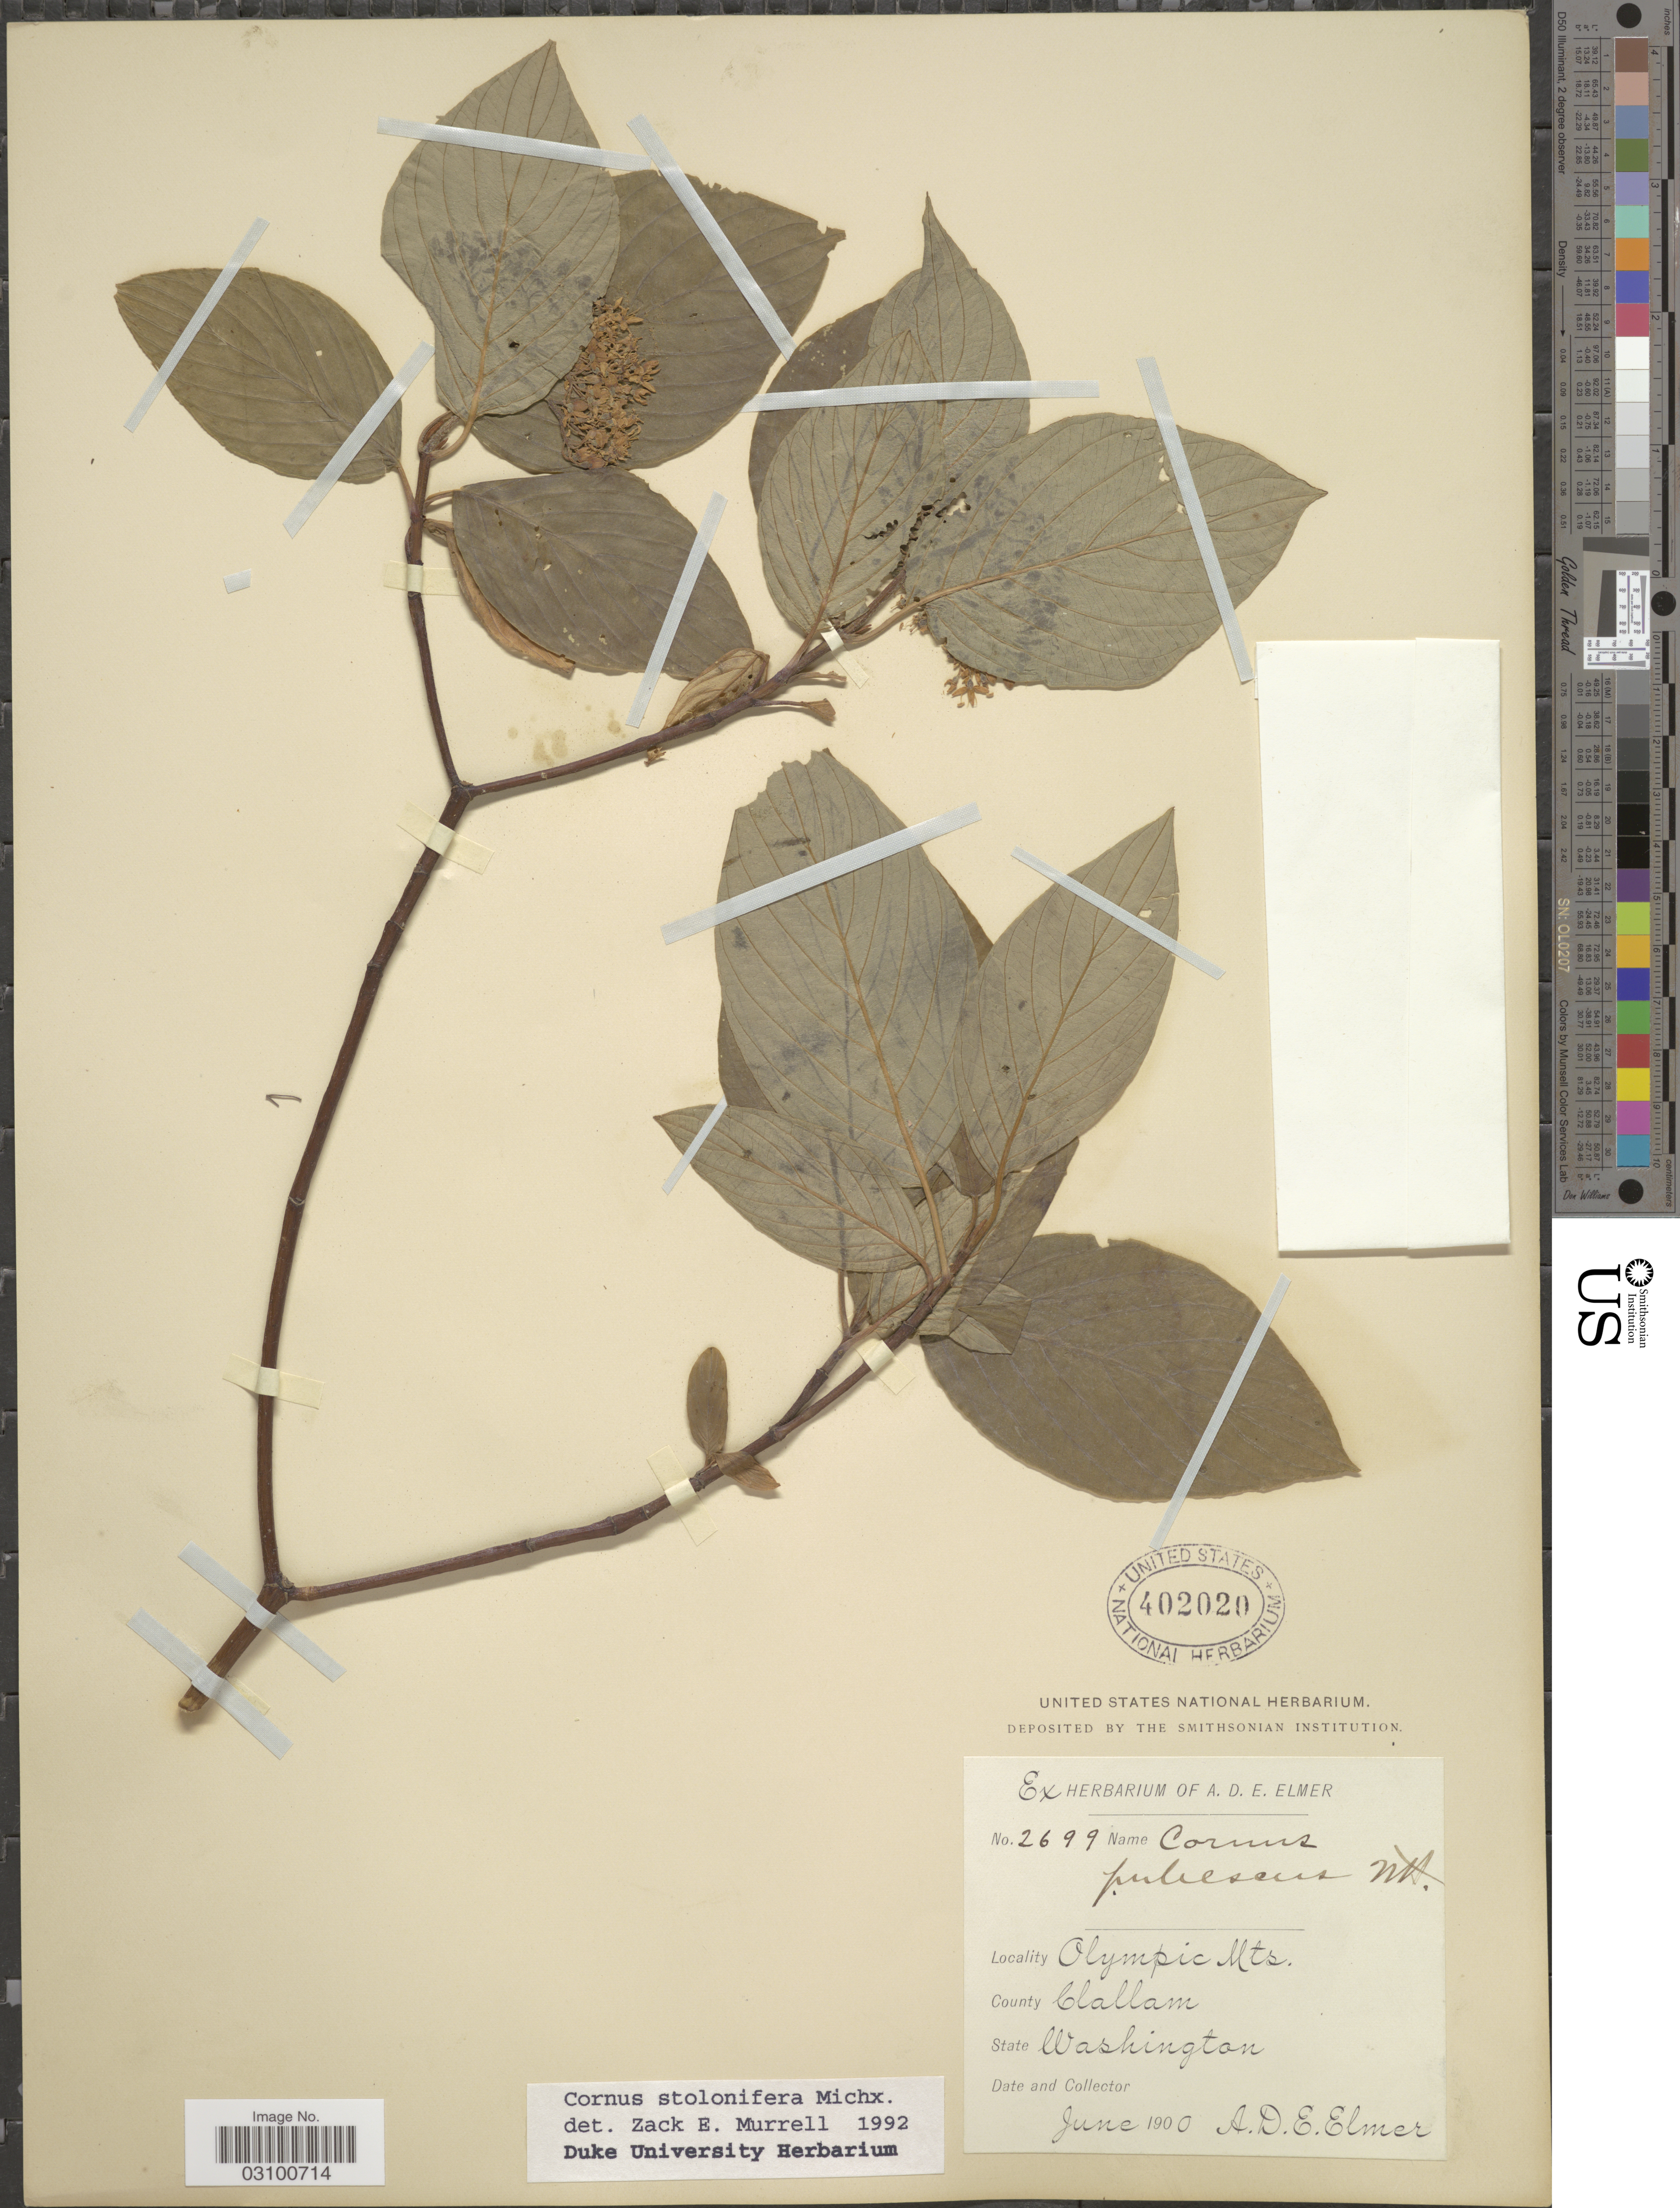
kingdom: Plantae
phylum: Tracheophyta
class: Magnoliopsida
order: Cornales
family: Cornaceae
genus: Cornus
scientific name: Cornus sericea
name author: L.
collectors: A. D. E. Elmer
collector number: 2699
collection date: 1900-06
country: United States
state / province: Washington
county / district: Clallam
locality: Olympic Mts. County Clallam.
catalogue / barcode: US 402020